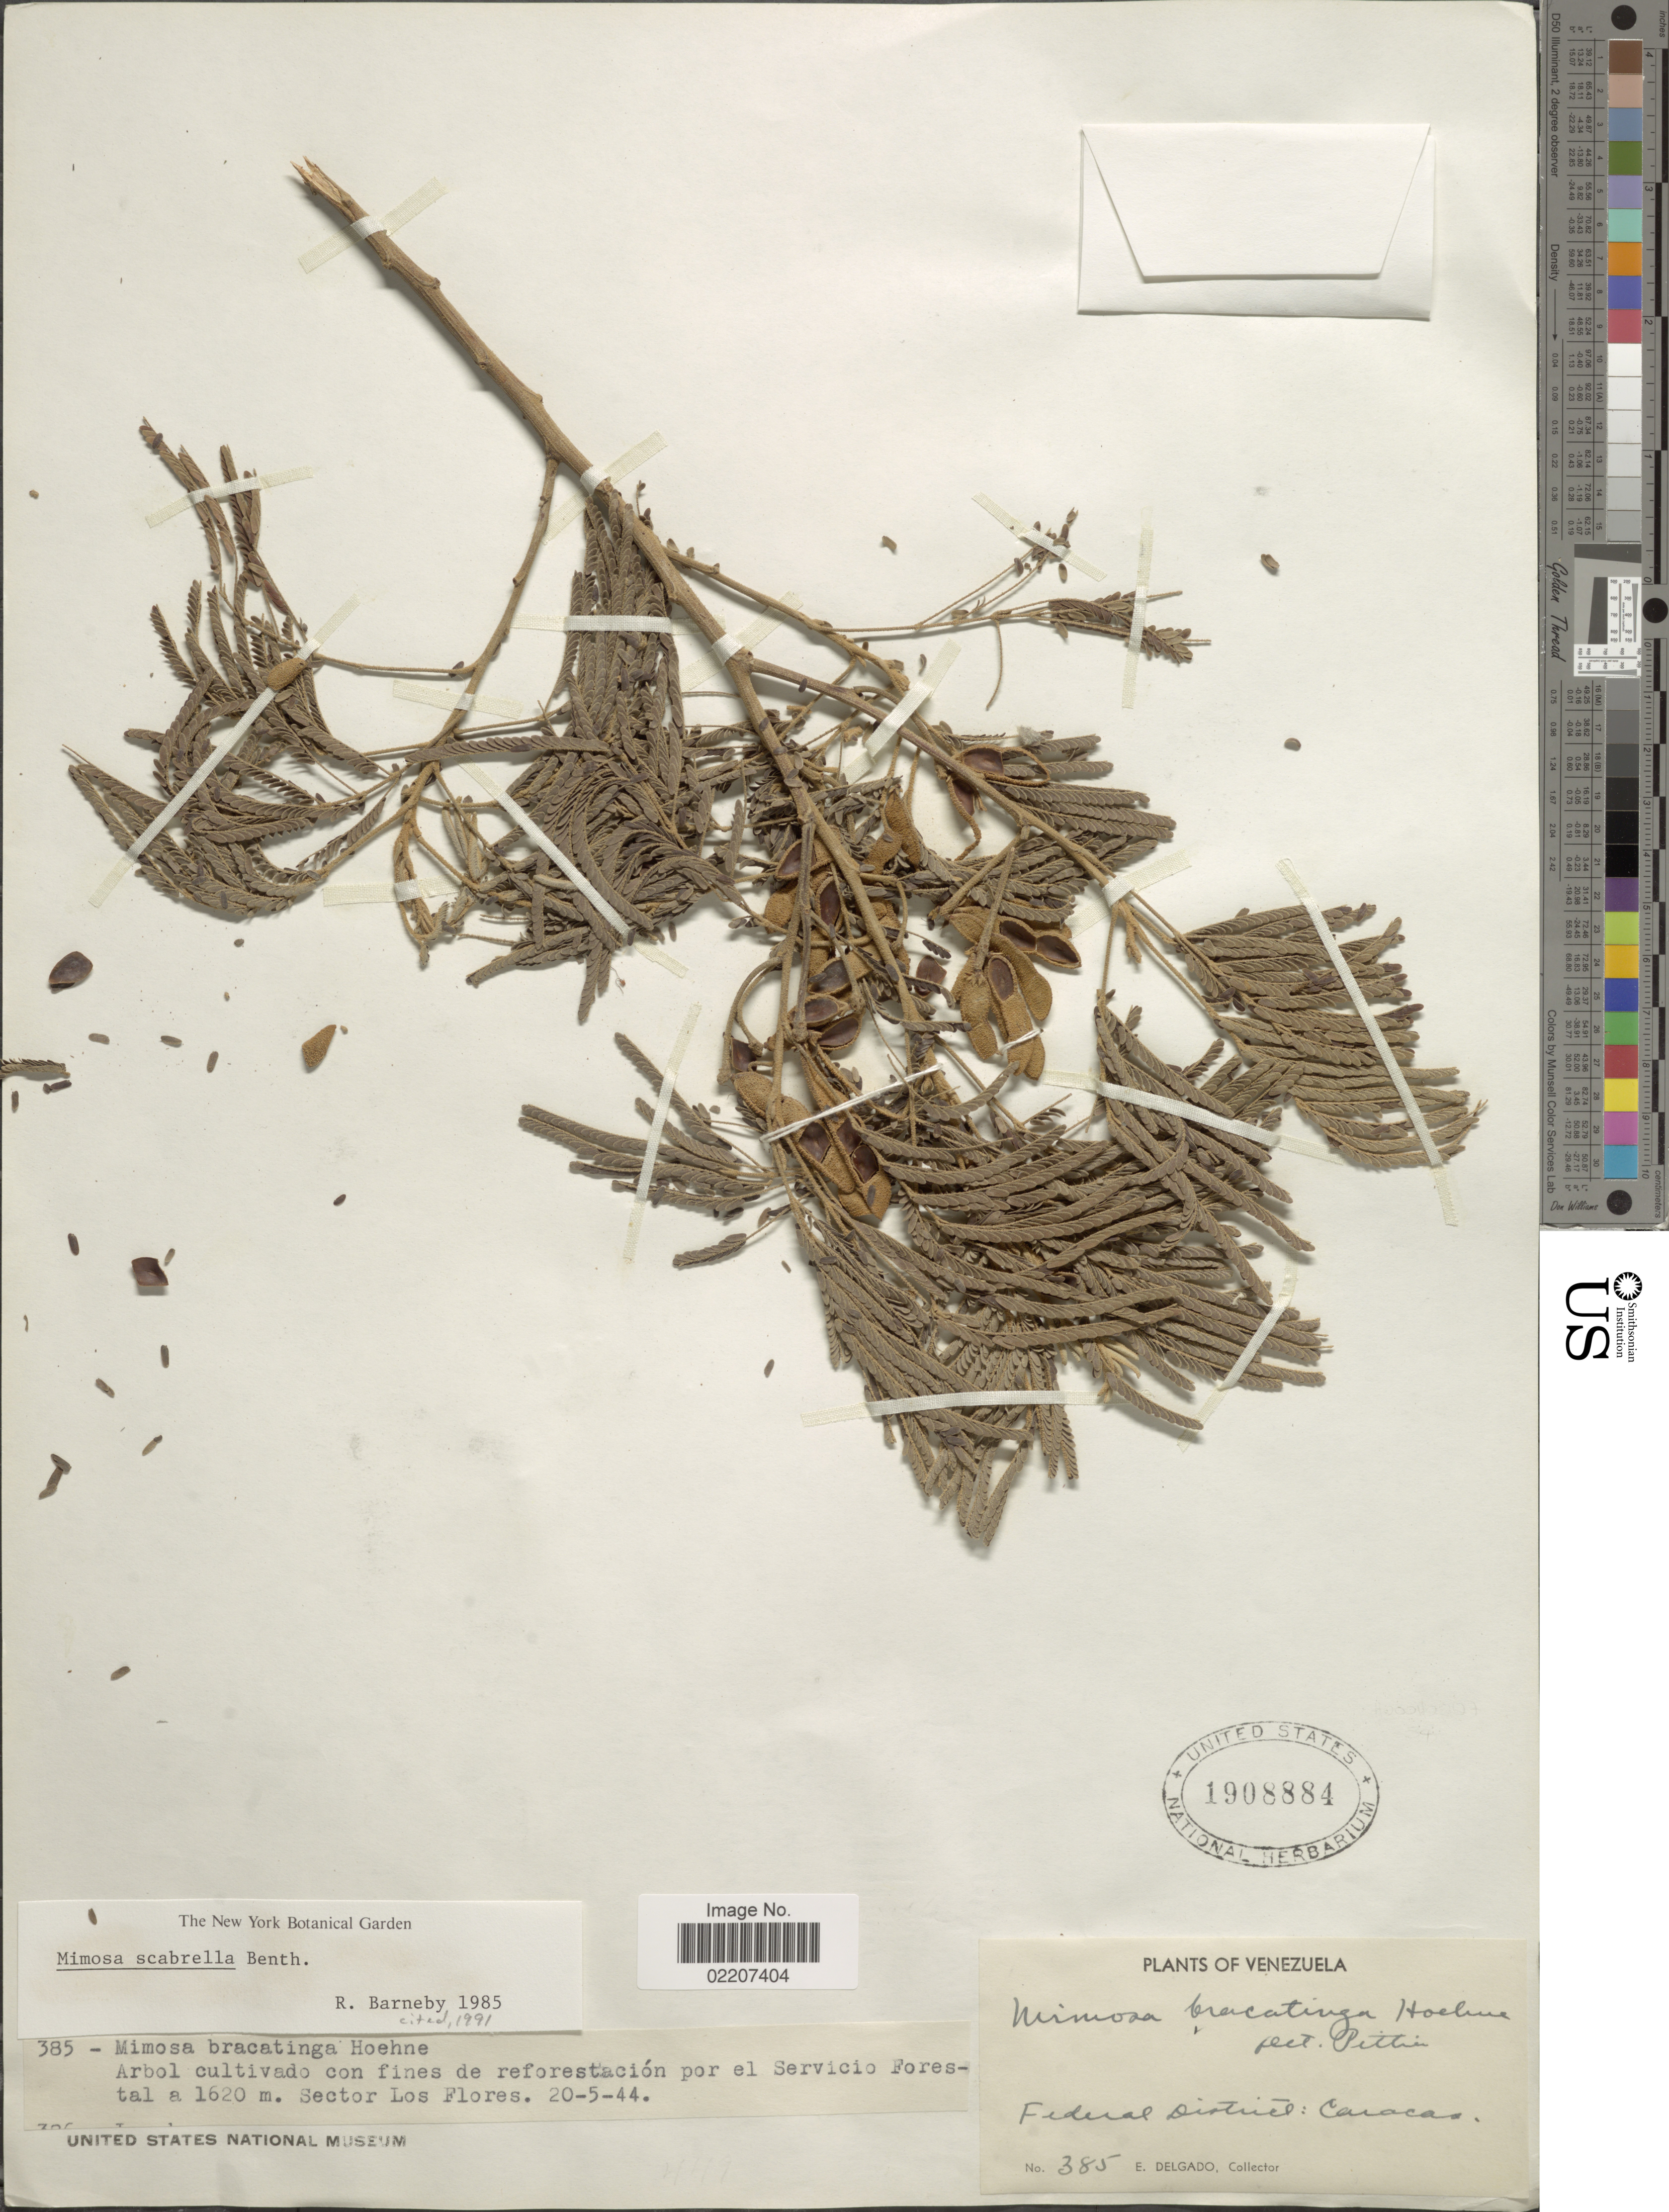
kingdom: Plantae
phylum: Tracheophyta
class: Magnoliopsida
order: Fabales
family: Fabaceae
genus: Mimosa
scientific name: Mimosa scabrella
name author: Benth.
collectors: E. Delgado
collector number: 385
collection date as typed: Transcribed d/m/y: 20/5/44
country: Venezuela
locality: Federal District: Caracas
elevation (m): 1620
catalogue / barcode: US 1908884